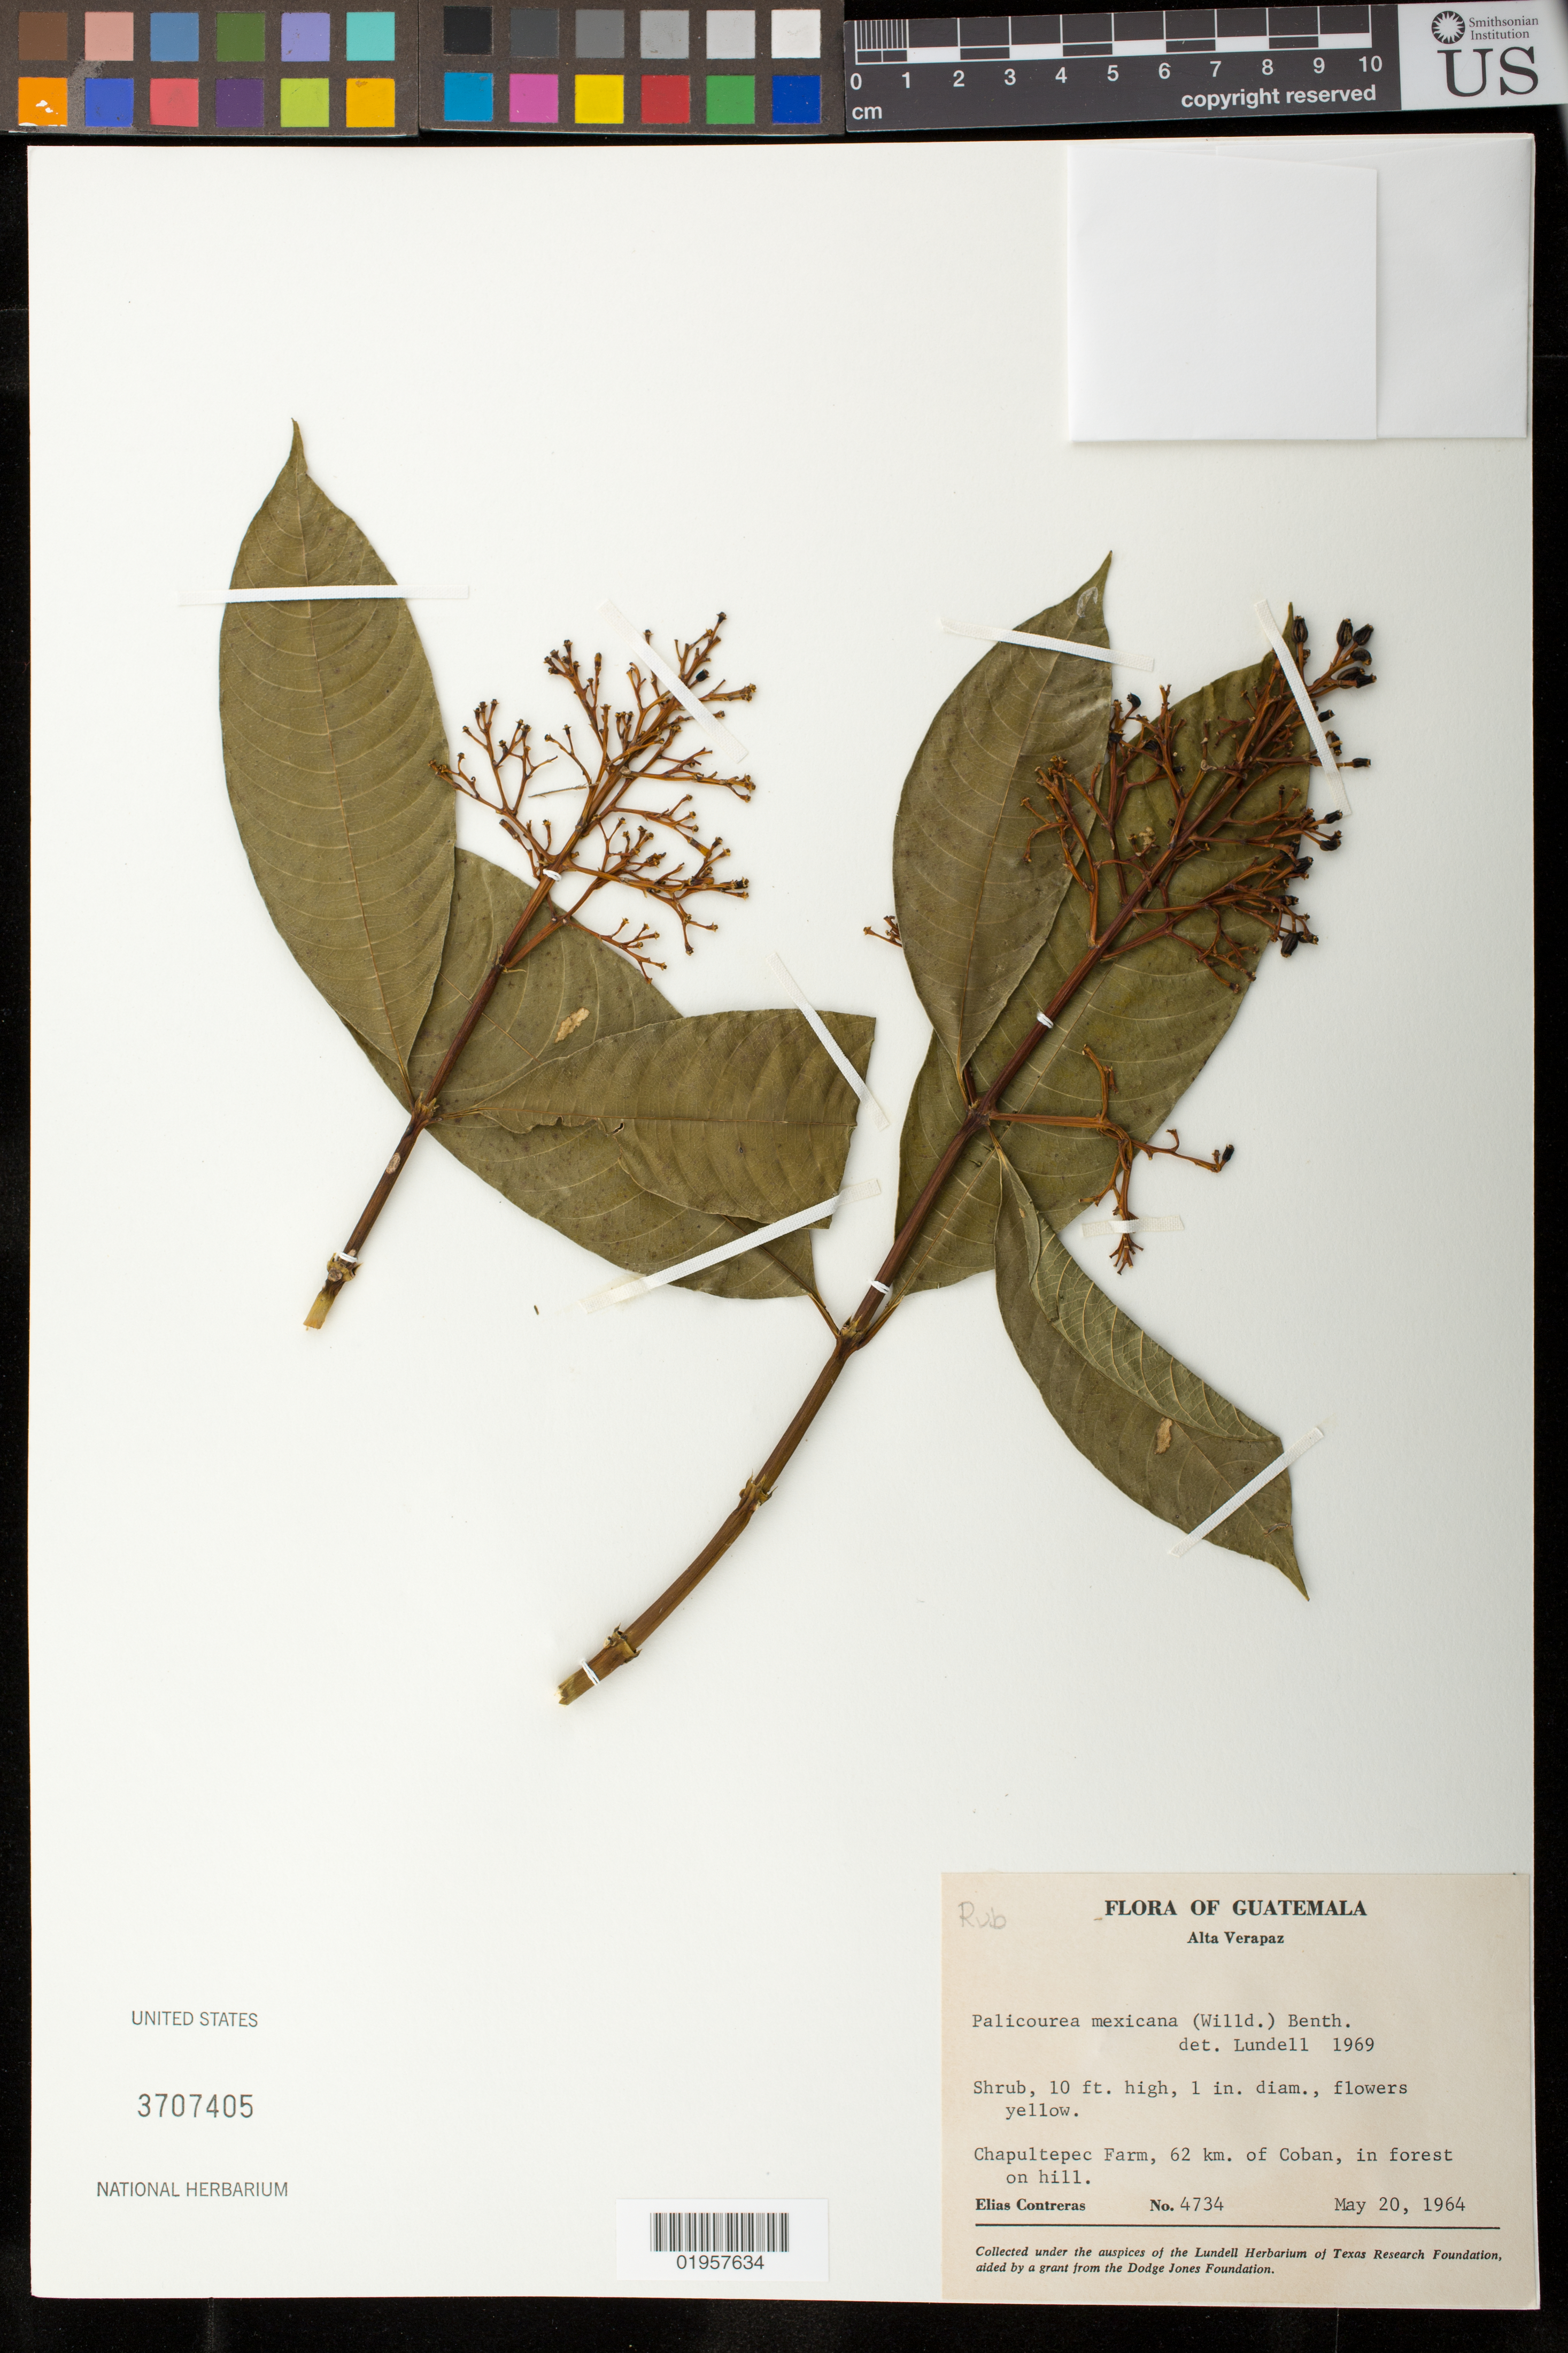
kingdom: Plantae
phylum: Tracheophyta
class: Magnoliopsida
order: Gentianales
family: Rubiaceae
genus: Palicourea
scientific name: Palicourea mexicana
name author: Benth. ex Oerst.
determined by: Lundell, C. L.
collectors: E. Contreras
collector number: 4734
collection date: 1964-05-20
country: Guatemala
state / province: Alta Verapaz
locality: Capultepec Farm, 62 km of Coban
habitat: In forest on hill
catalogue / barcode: US 3707405